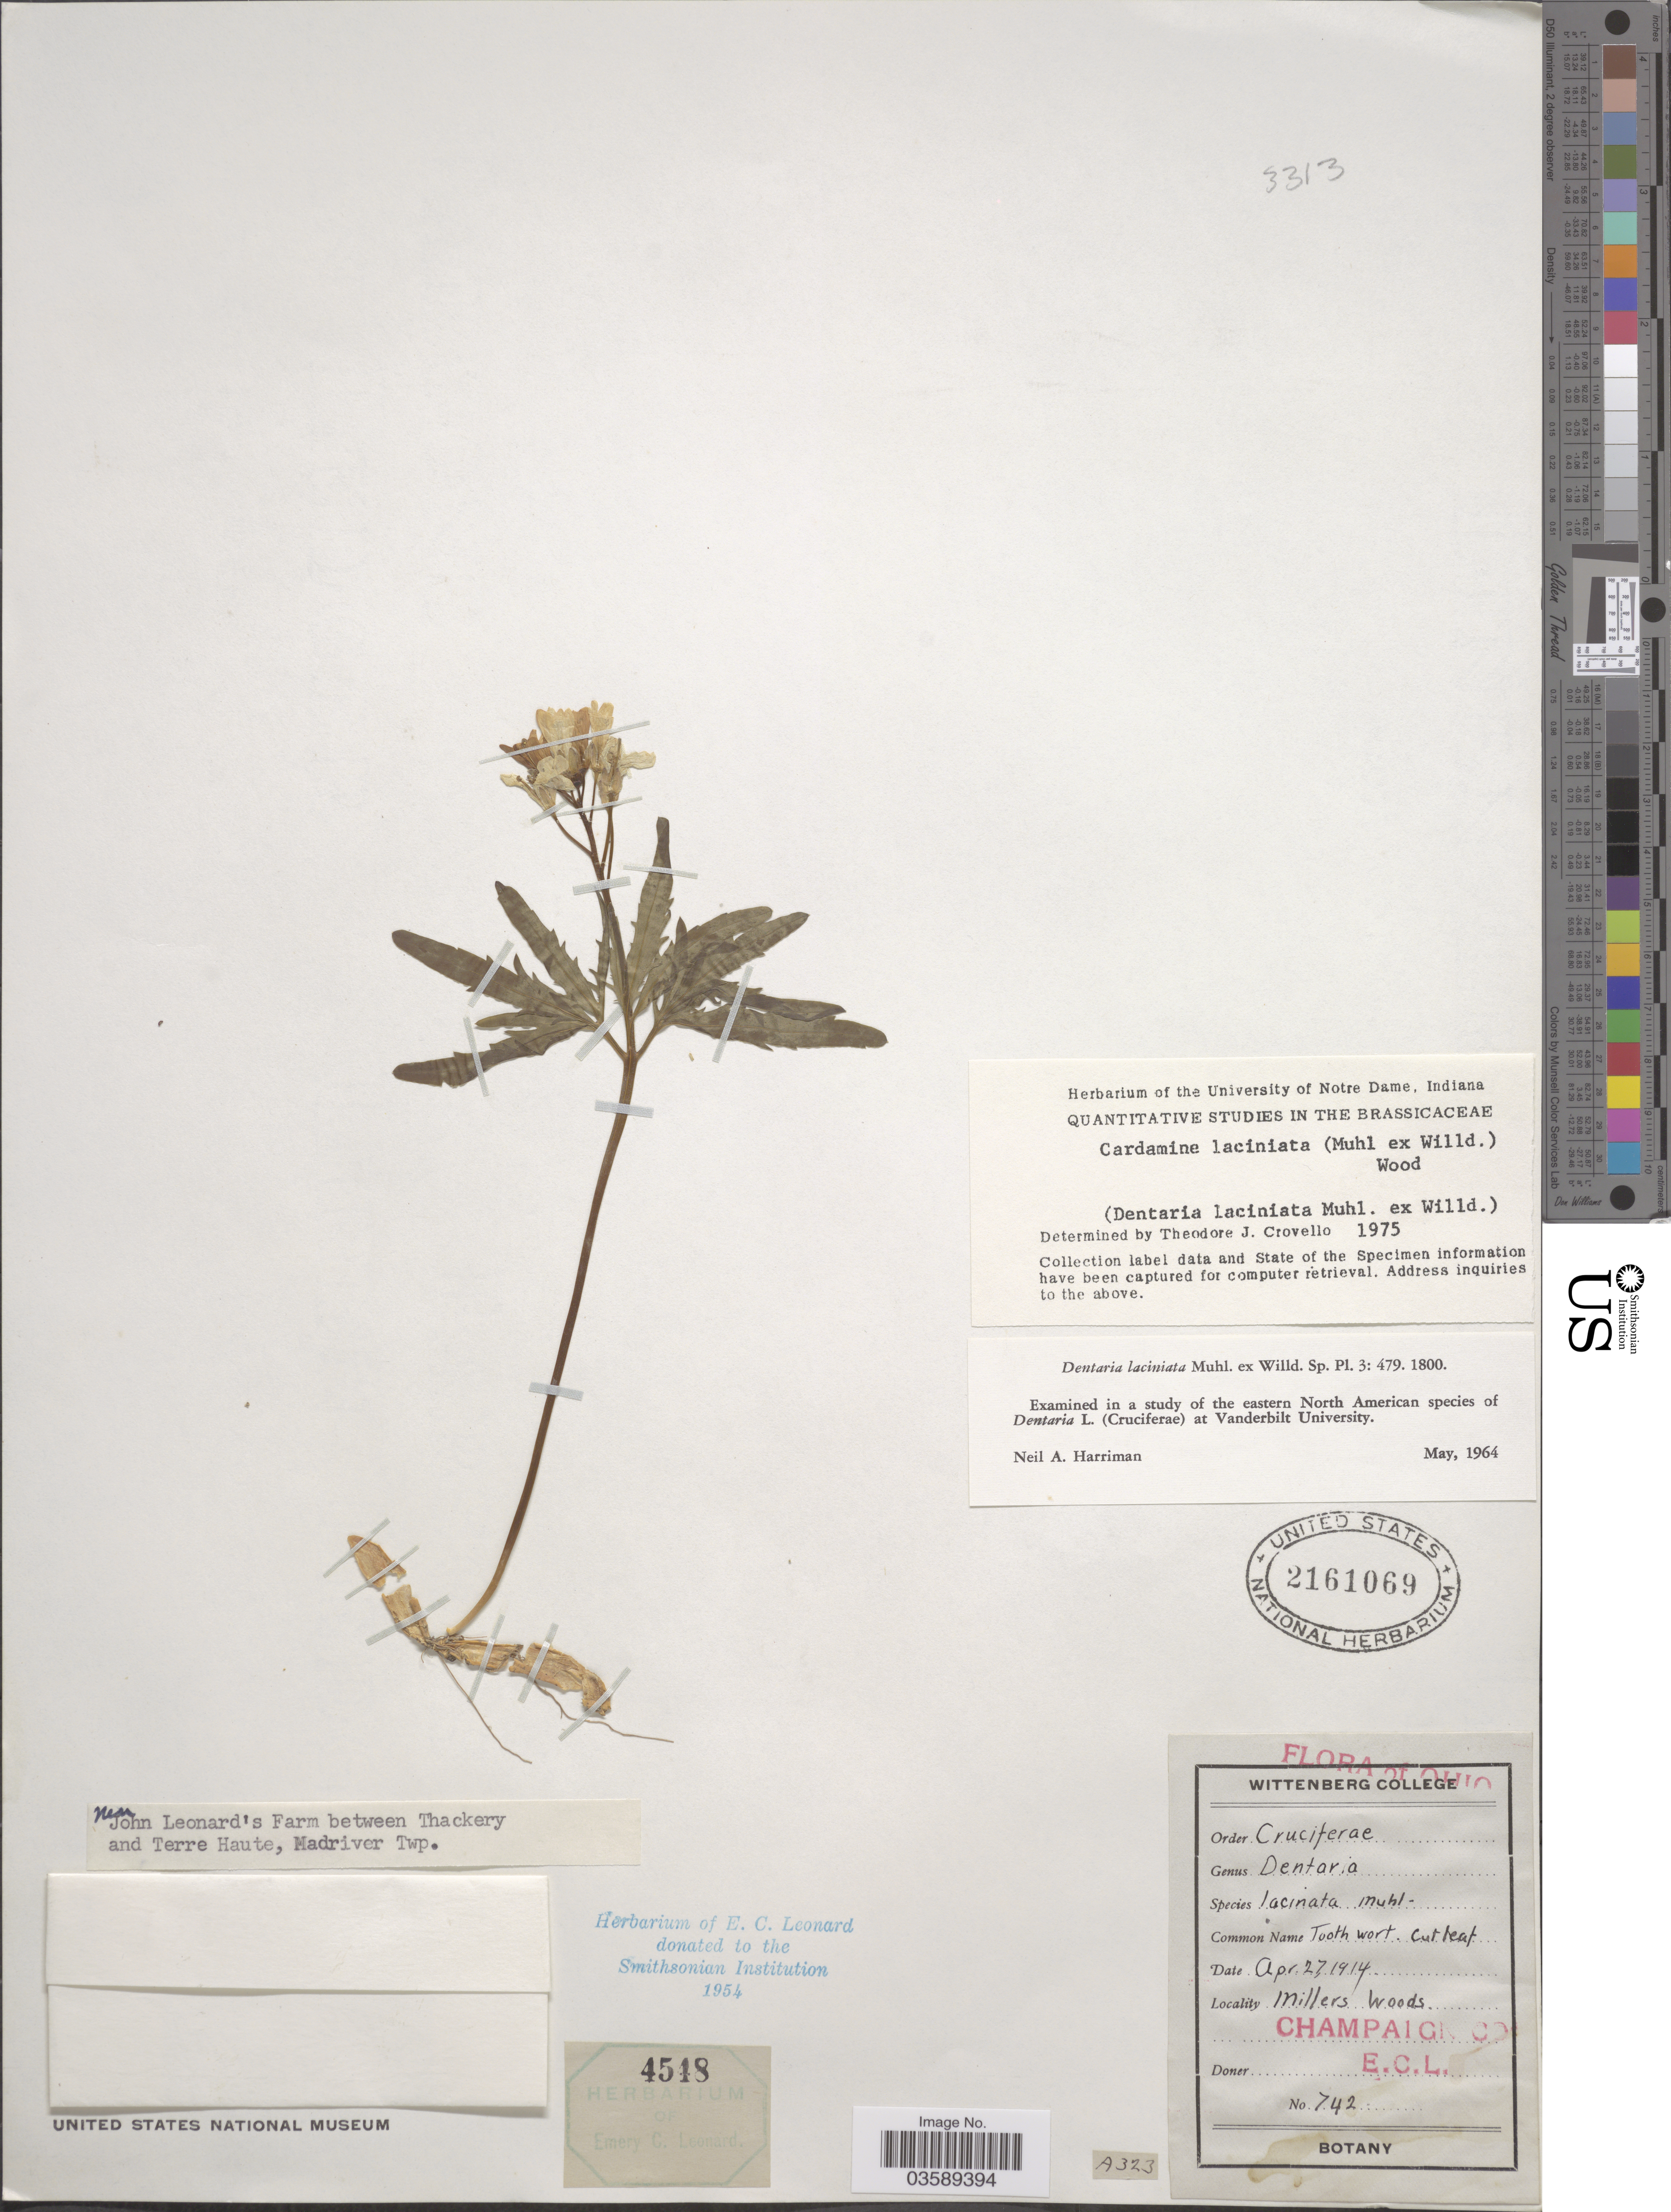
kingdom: Plantae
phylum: Tracheophyta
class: Magnoliopsida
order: Brassicales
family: Brassicaceae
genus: Cardamine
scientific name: Cardamine laciniata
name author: (Hook.) Steud.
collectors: E. C. Leonard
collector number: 742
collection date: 1914-04-27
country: United States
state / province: Ohio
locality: Millers Woods. Champaign Co.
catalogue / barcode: US 2161069